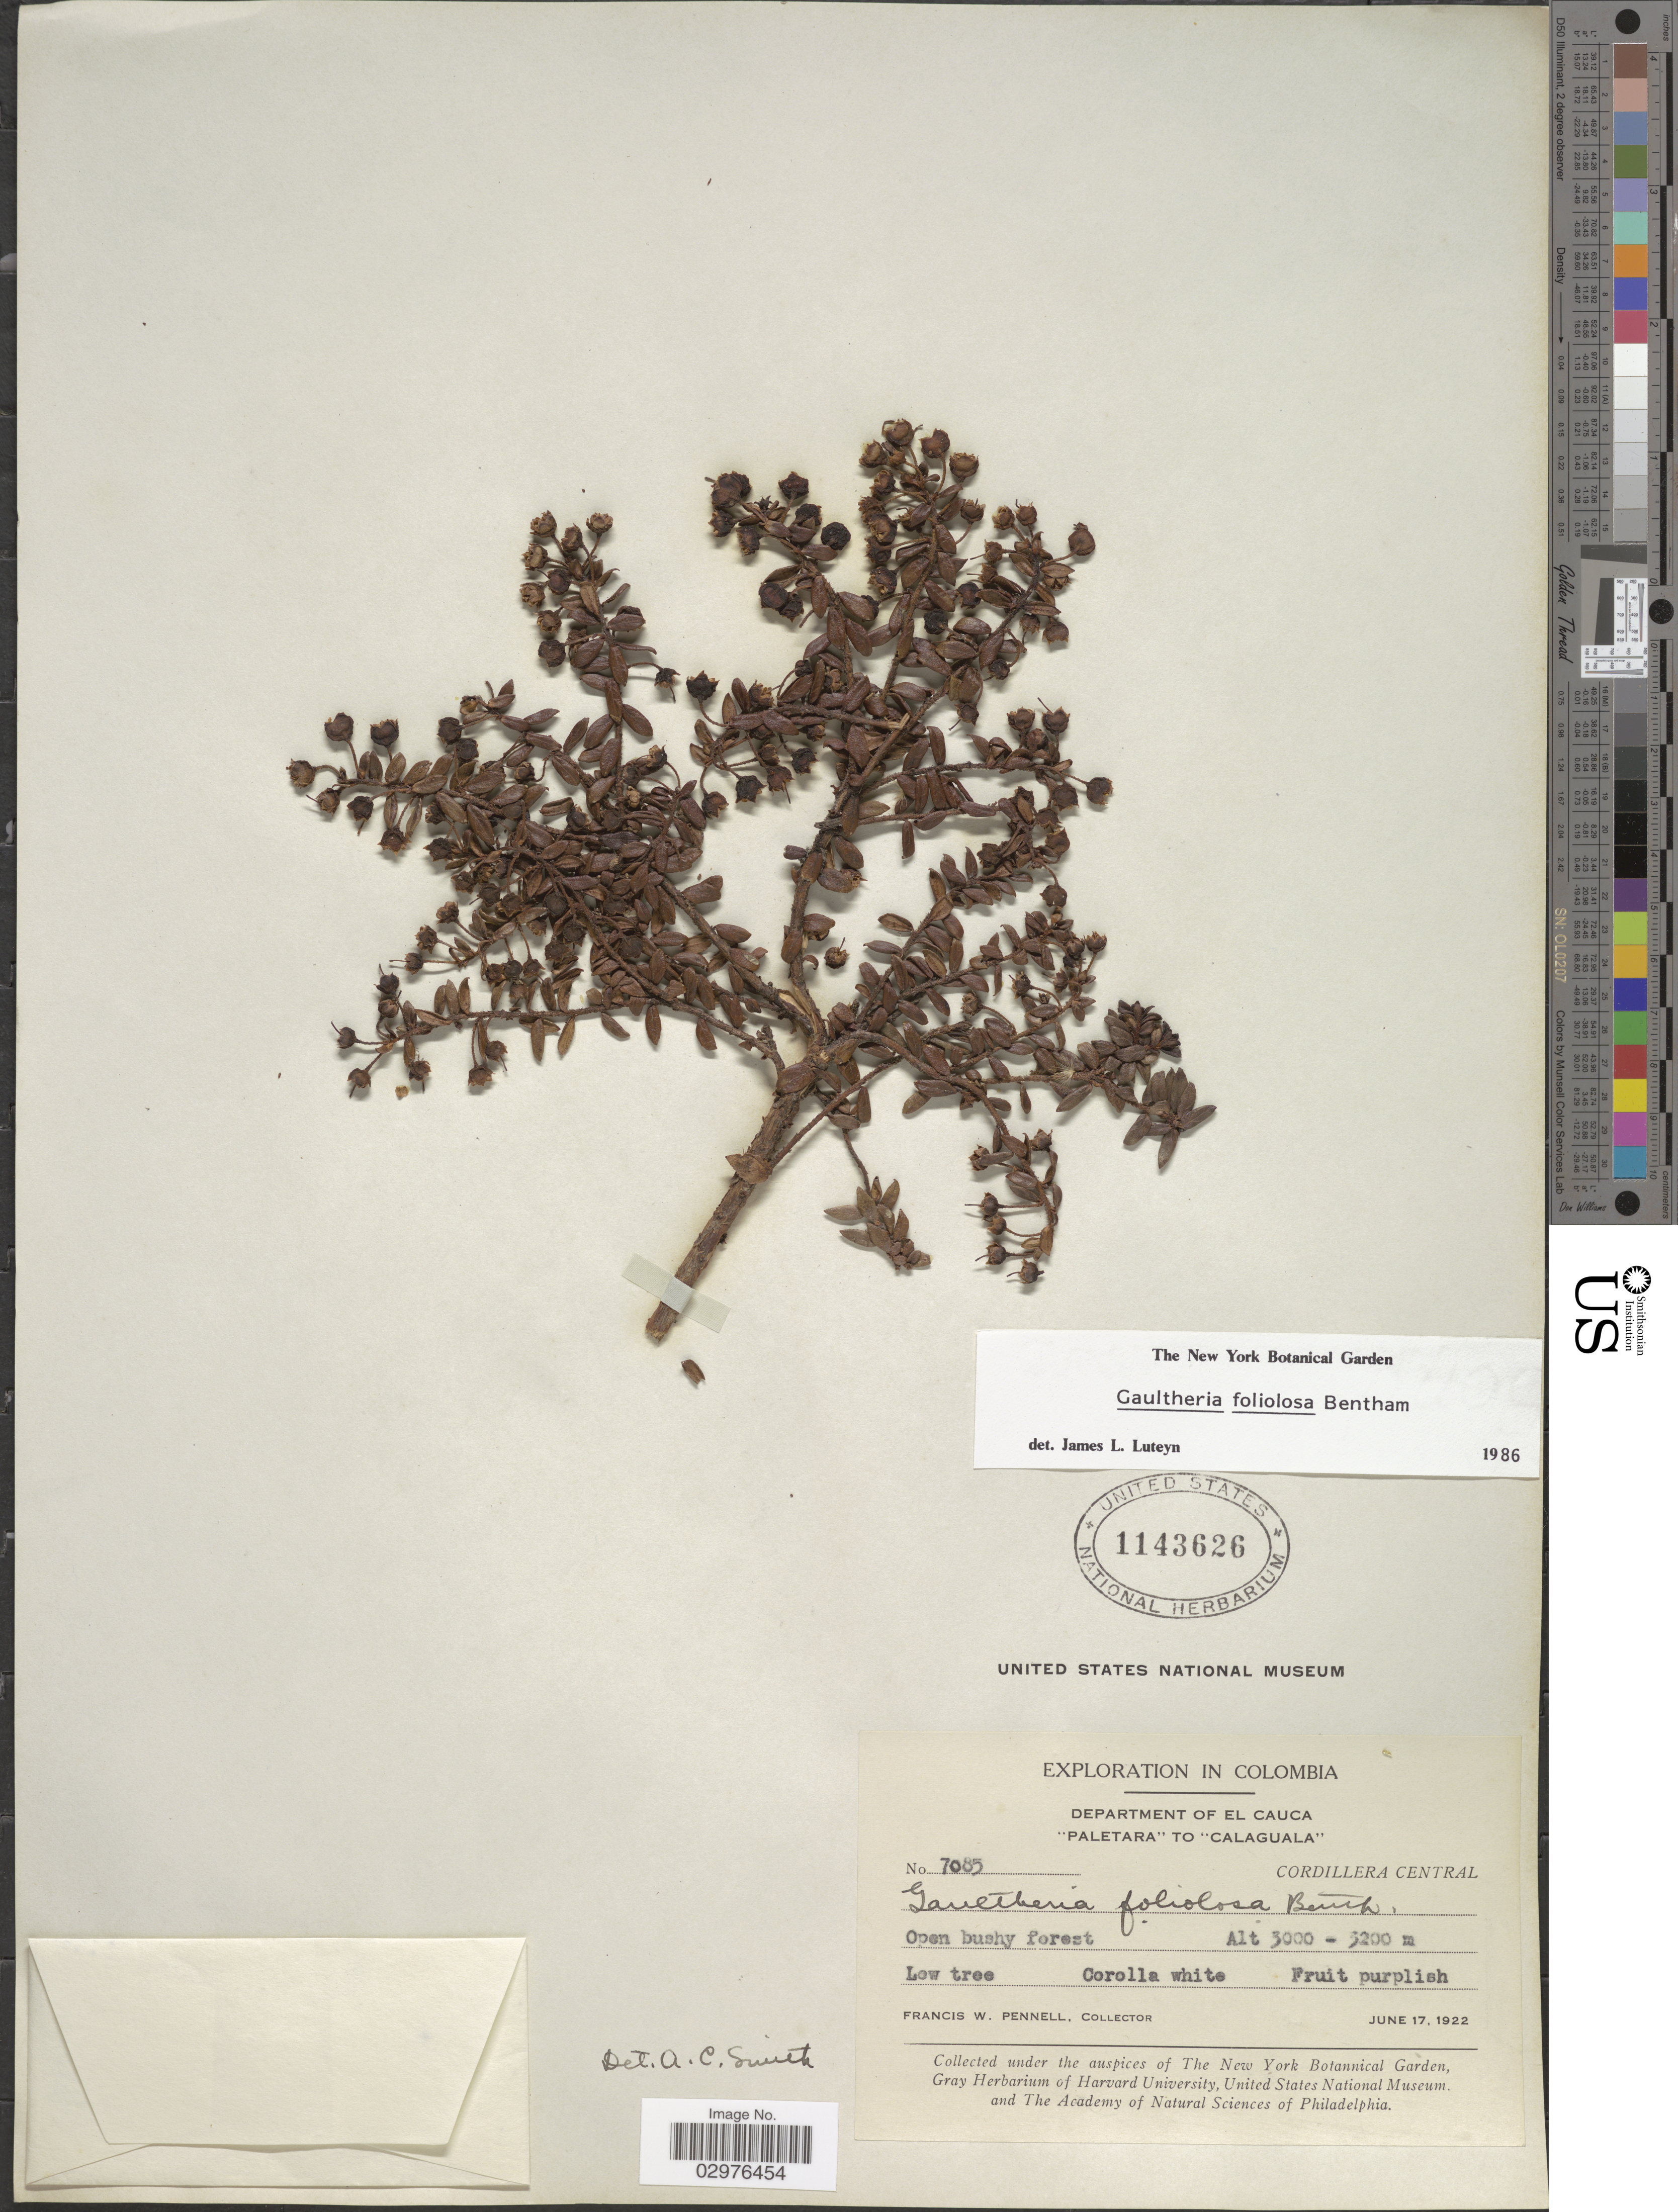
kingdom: Plantae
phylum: Tracheophyta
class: Magnoliopsida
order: Ericales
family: Ericaceae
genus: Gaultheria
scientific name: Gaultheria foliolosa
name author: Benth.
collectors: F. W. Pennell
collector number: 7085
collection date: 1922-06-17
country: Colombia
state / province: Cauca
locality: Department of El Cauca. "Paletara" to "Calaguala". Cordillera Central.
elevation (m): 3000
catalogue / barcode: US 1143626